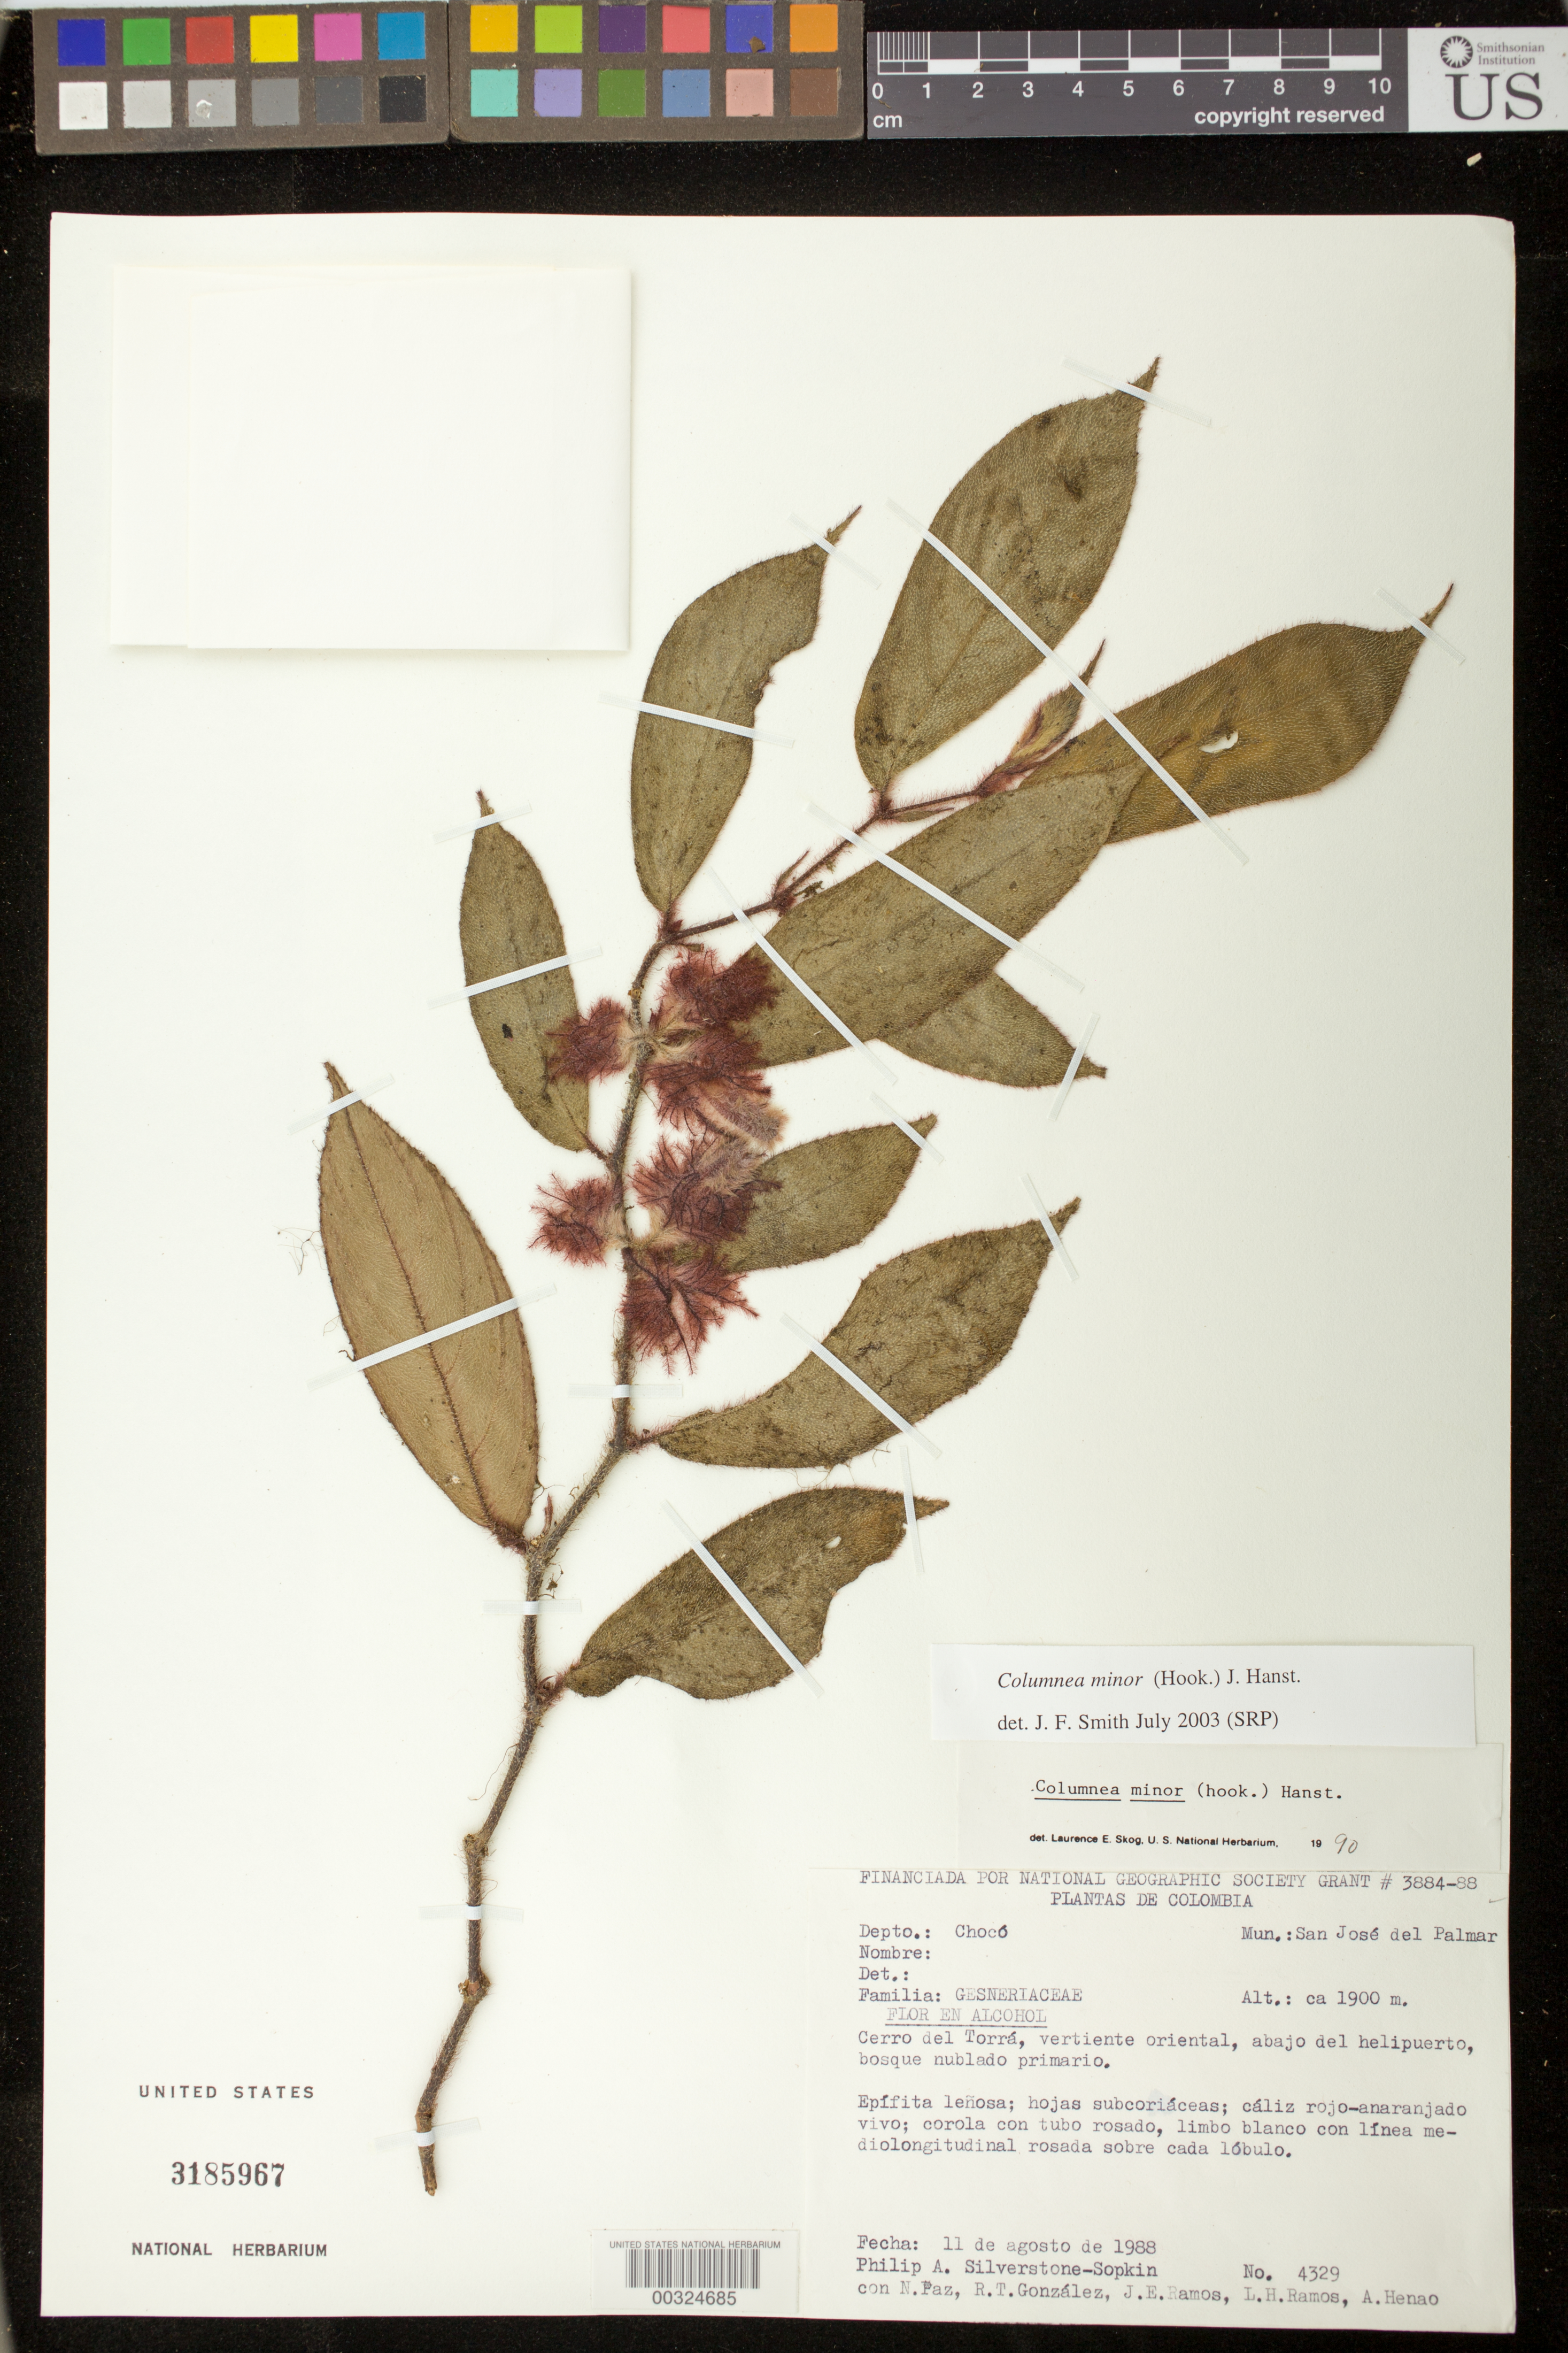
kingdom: Plantae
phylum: Tracheophyta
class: Magnoliopsida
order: Lamiales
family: Gesneriaceae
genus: Columnea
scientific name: Columnea minor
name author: (Hook.) Hanst.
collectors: P. A. Silverstone-Sopkin, N. Paz, R. Gonzalez, J. E. Ramos, L. Ramos & A. Henao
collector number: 4329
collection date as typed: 11 Aug 1988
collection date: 1988-08-11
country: Colombia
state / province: Chocó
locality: Mpio. San Jose del Palmar, Cerro del Torra, eastern slope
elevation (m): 1900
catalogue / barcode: US 3185967